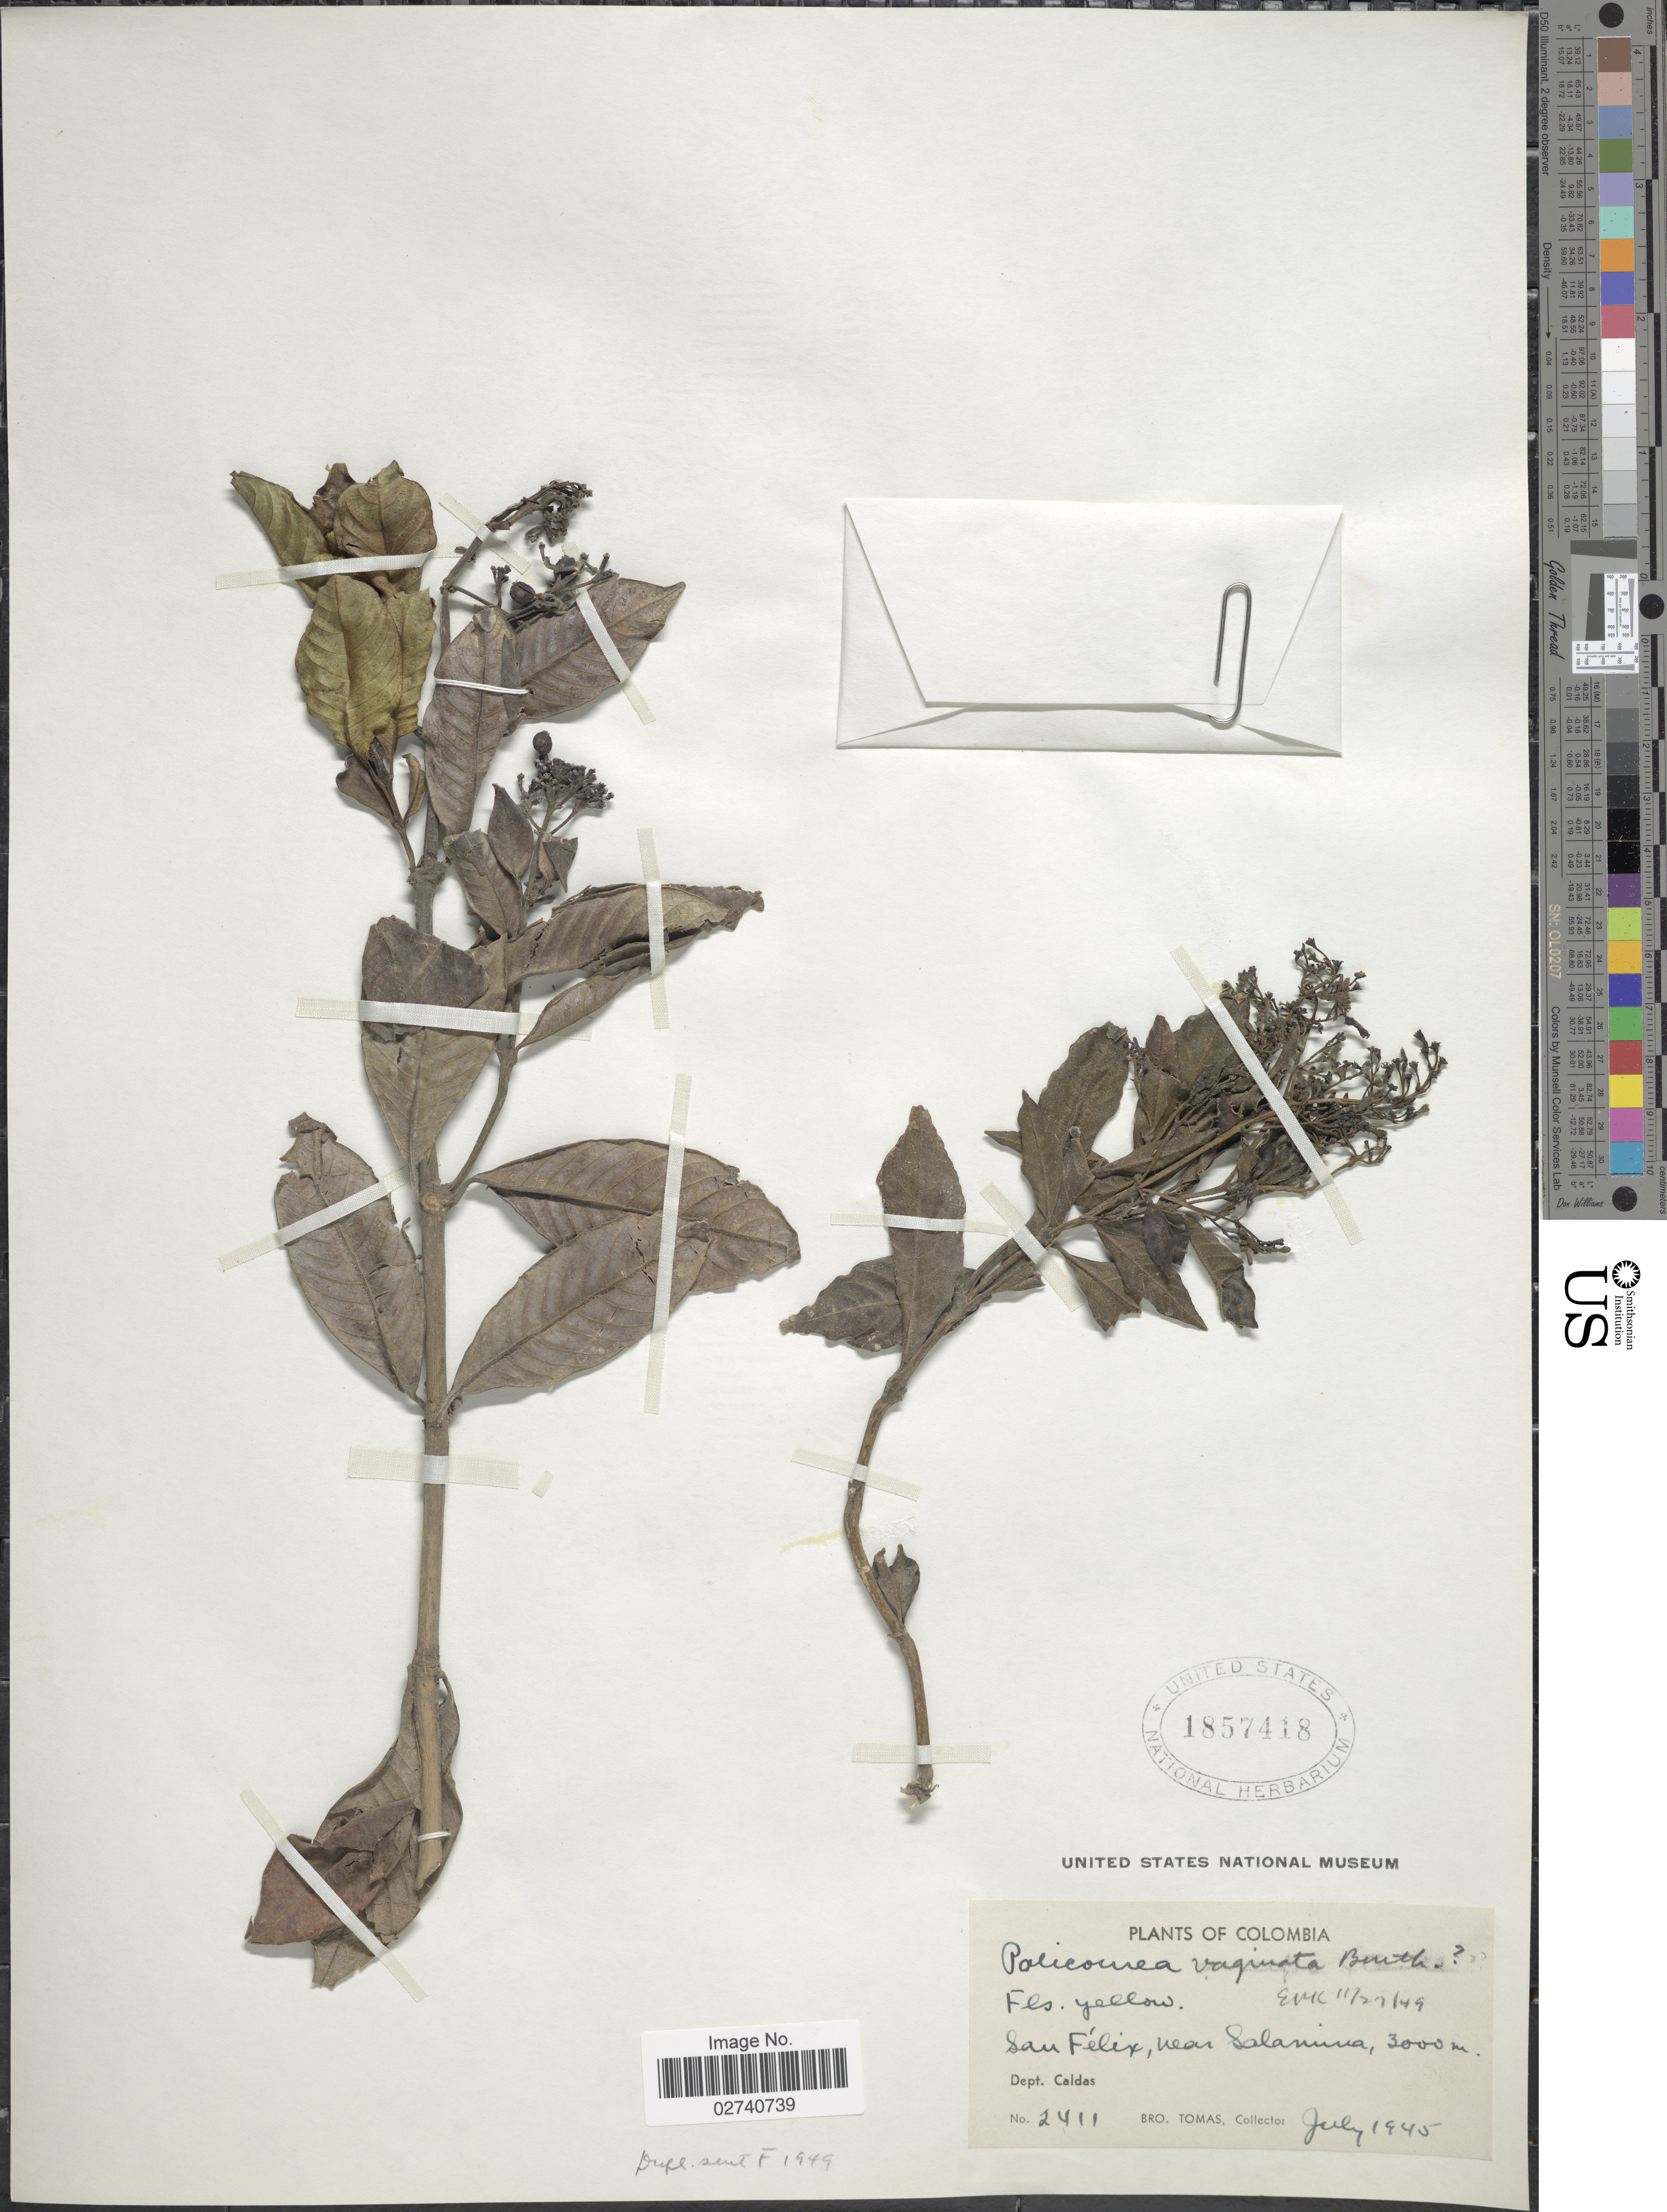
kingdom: Plantae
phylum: Tracheophyta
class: Magnoliopsida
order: Gentianales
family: Rubiaceae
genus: Palicourea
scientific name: Palicourea vaginata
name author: Benth.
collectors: B. Tomas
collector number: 2411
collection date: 1945-07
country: Colombia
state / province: Caldas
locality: San Felix, near Salamina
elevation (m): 3000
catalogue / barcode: US 1857418